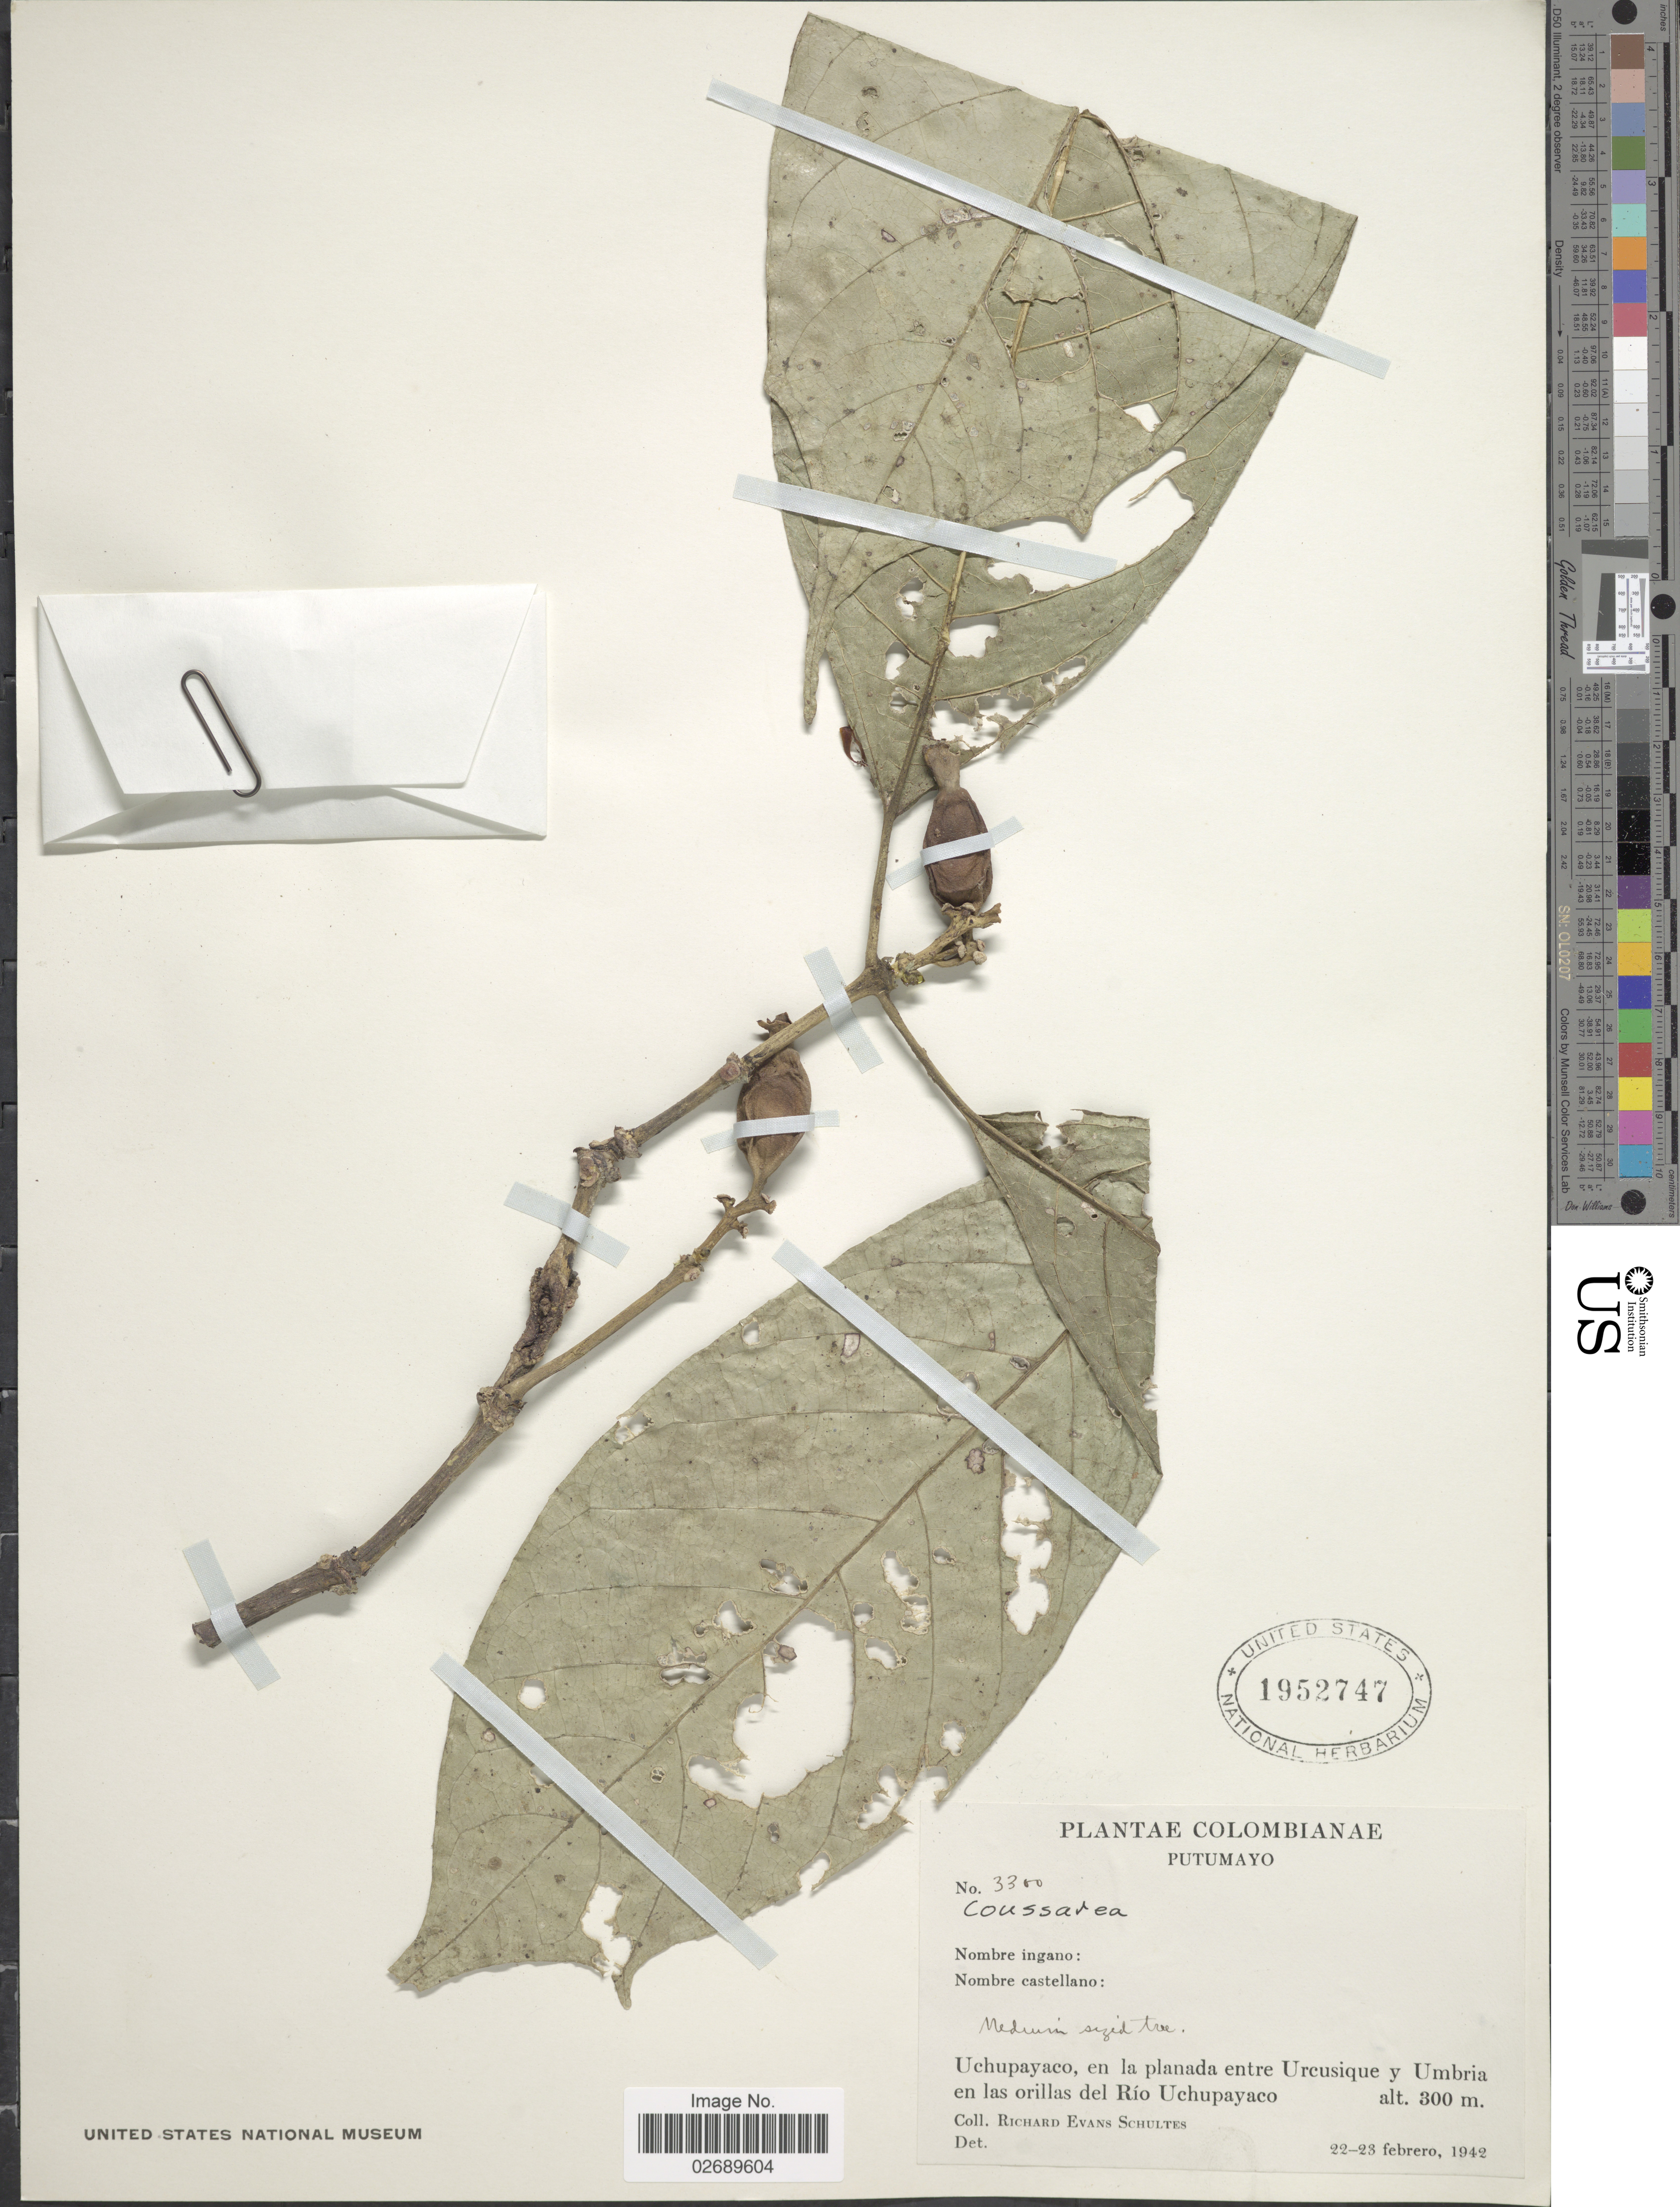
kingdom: Plantae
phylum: Tracheophyta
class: Magnoliopsida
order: Gentianales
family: Rubiaceae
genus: Coussarea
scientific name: Coussarea sp.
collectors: R. E. Schultes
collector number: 3300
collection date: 1942-02-22/1942-02-23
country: Colombia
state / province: Putumayo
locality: Uchupayaco, en la planada entre Urcusique y Umbria en las orillas del Rio Uchupayaco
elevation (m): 300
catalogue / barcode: US 1952747